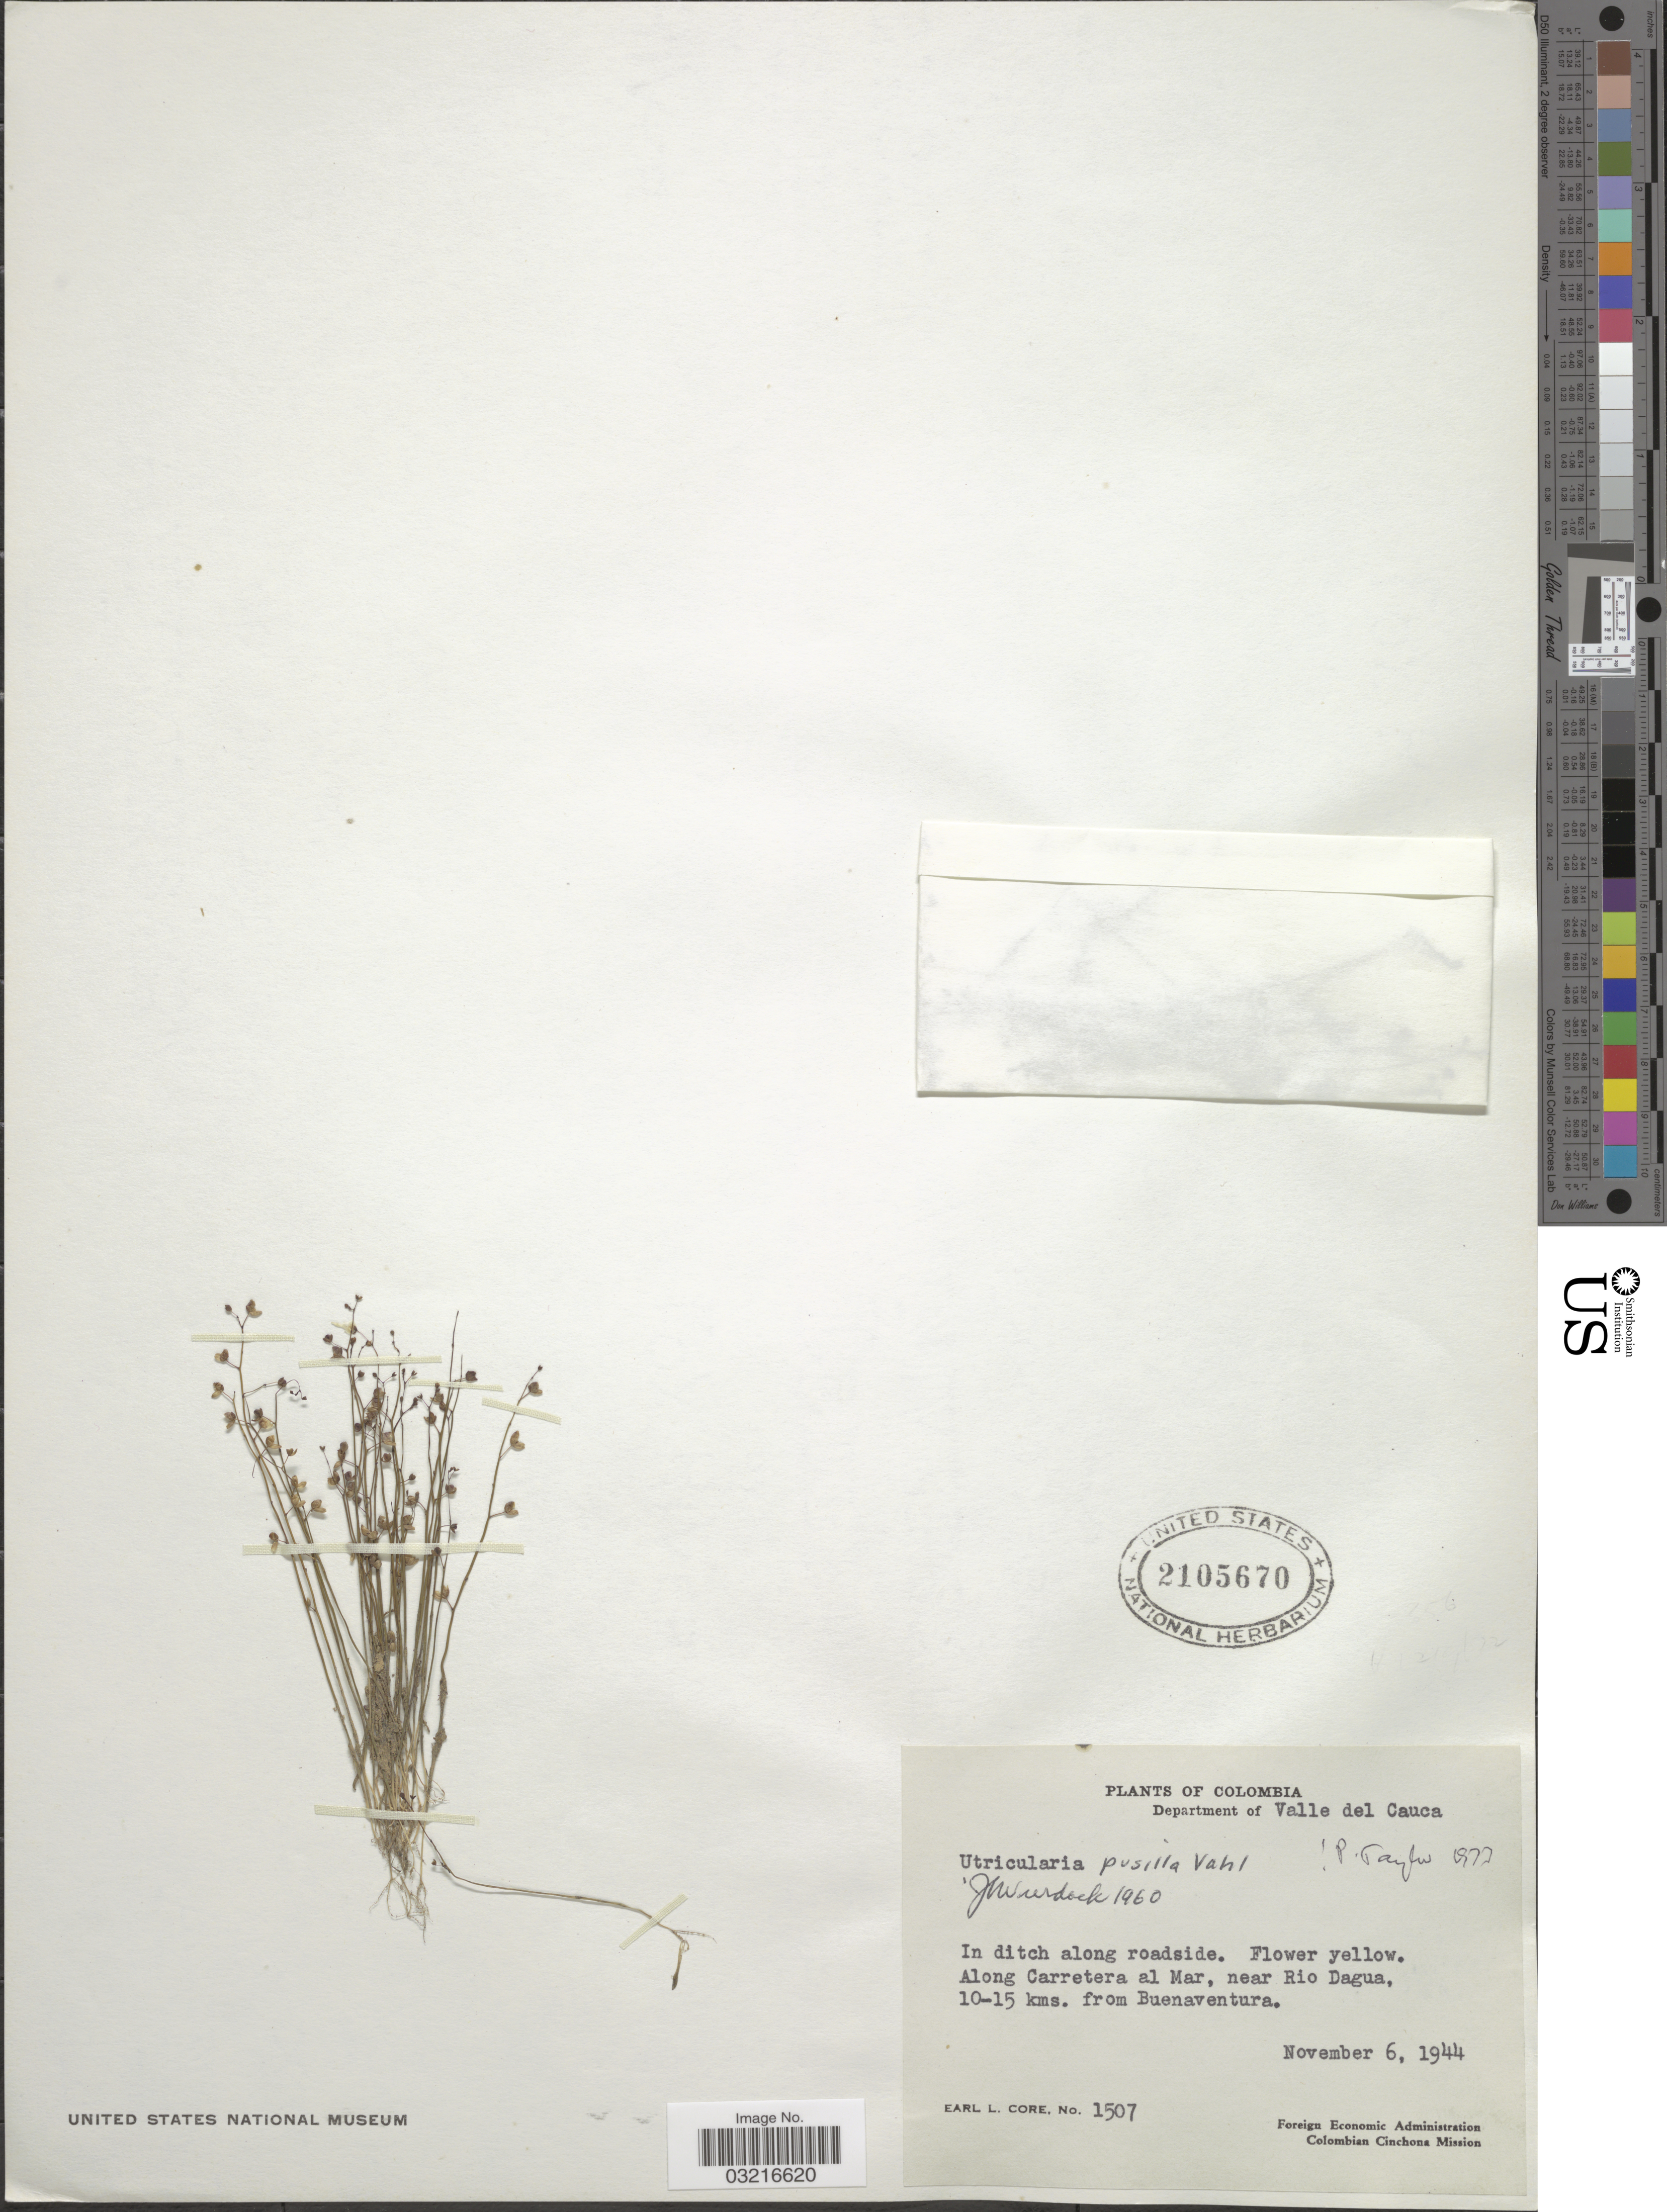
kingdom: Plantae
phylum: Tracheophyta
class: Magnoliopsida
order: Lamiales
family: Lentibulariaceae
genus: Utricularia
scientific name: Utricularia pusilla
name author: Vahl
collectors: E. L. Core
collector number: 1507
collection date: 1944-11-06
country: Colombia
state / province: Valle del Cauca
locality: Department of Valle del Cauca, Along Carretera al Mar, near Rio Dagua, 10-15 kms. from Buenaventura.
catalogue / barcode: US 2105670